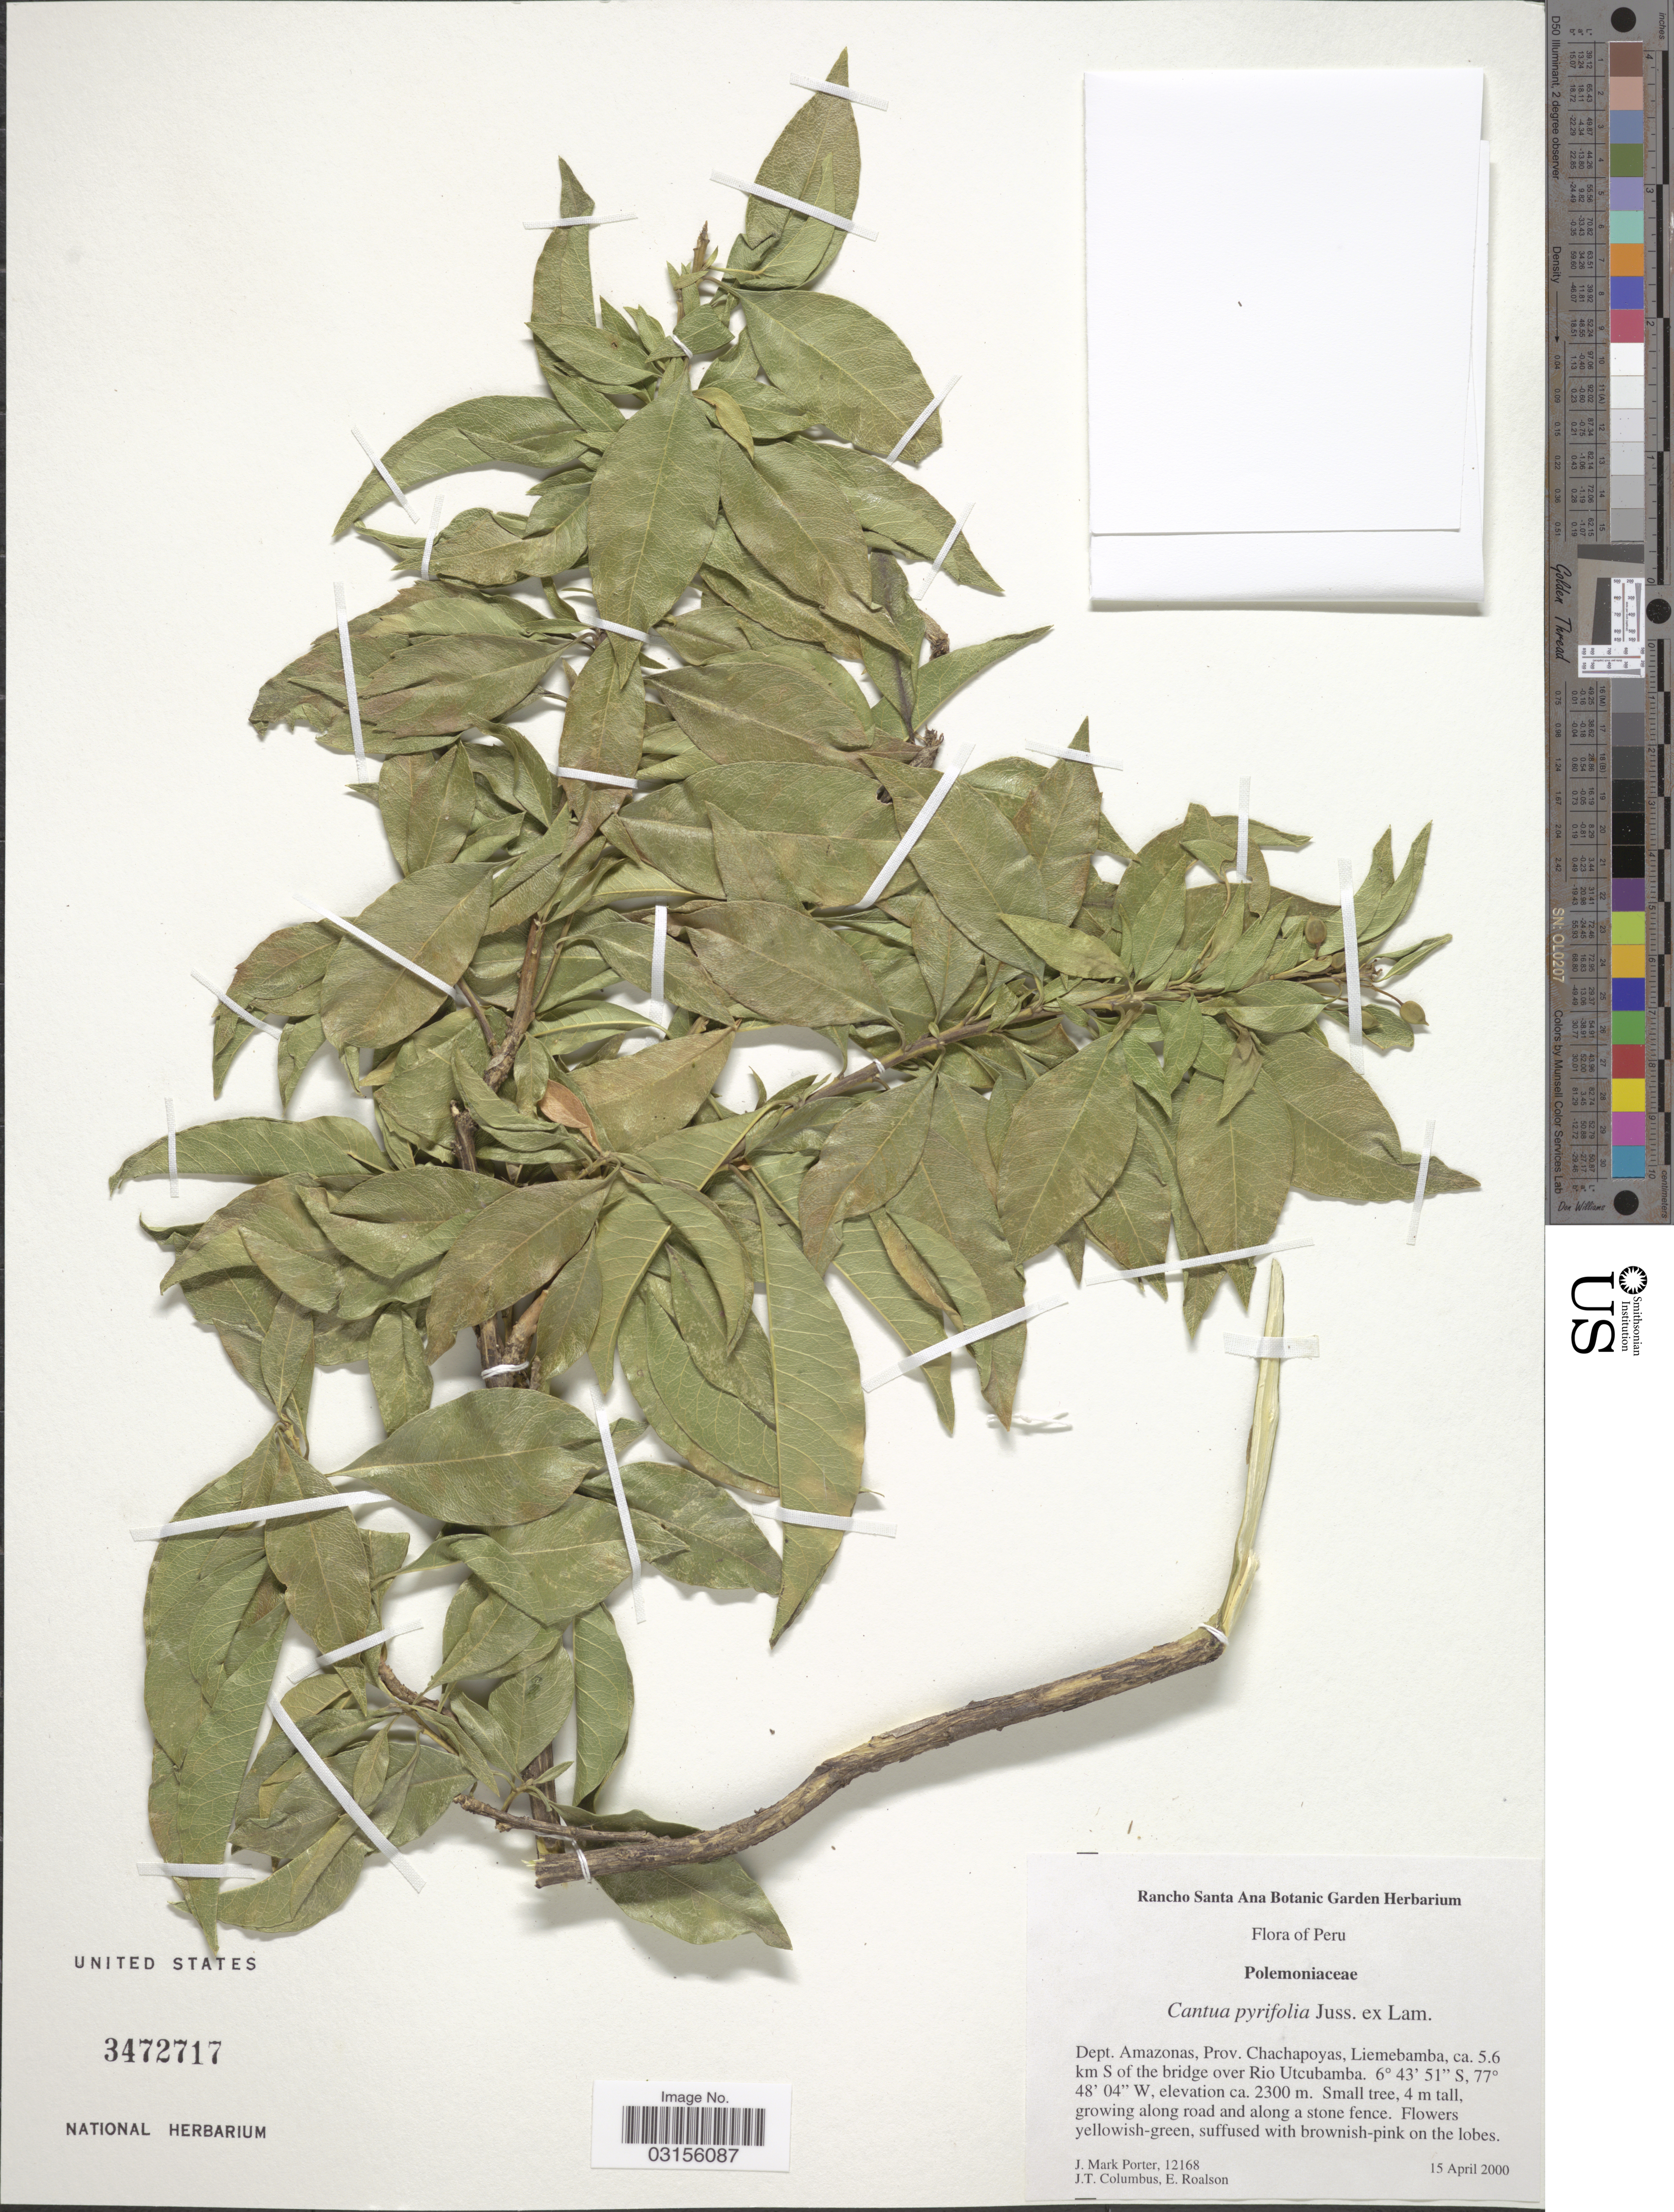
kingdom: Plantae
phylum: Tracheophyta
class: Magnoliopsida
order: Ericales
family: Polemoniaceae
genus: Cantua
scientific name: Cantua pyrifolia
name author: Juss. ex Lam.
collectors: J. M. Porter, J. T. Columbus & E. H. Roalson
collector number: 12168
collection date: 2000-04-15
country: Peru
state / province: Amazonas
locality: Dept. Amazonas, Prov. Chachapoyas, Liemebamba, ca. 5.6 km S of the bridge over Rio Utcubamba.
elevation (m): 2300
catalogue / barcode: US 3472717